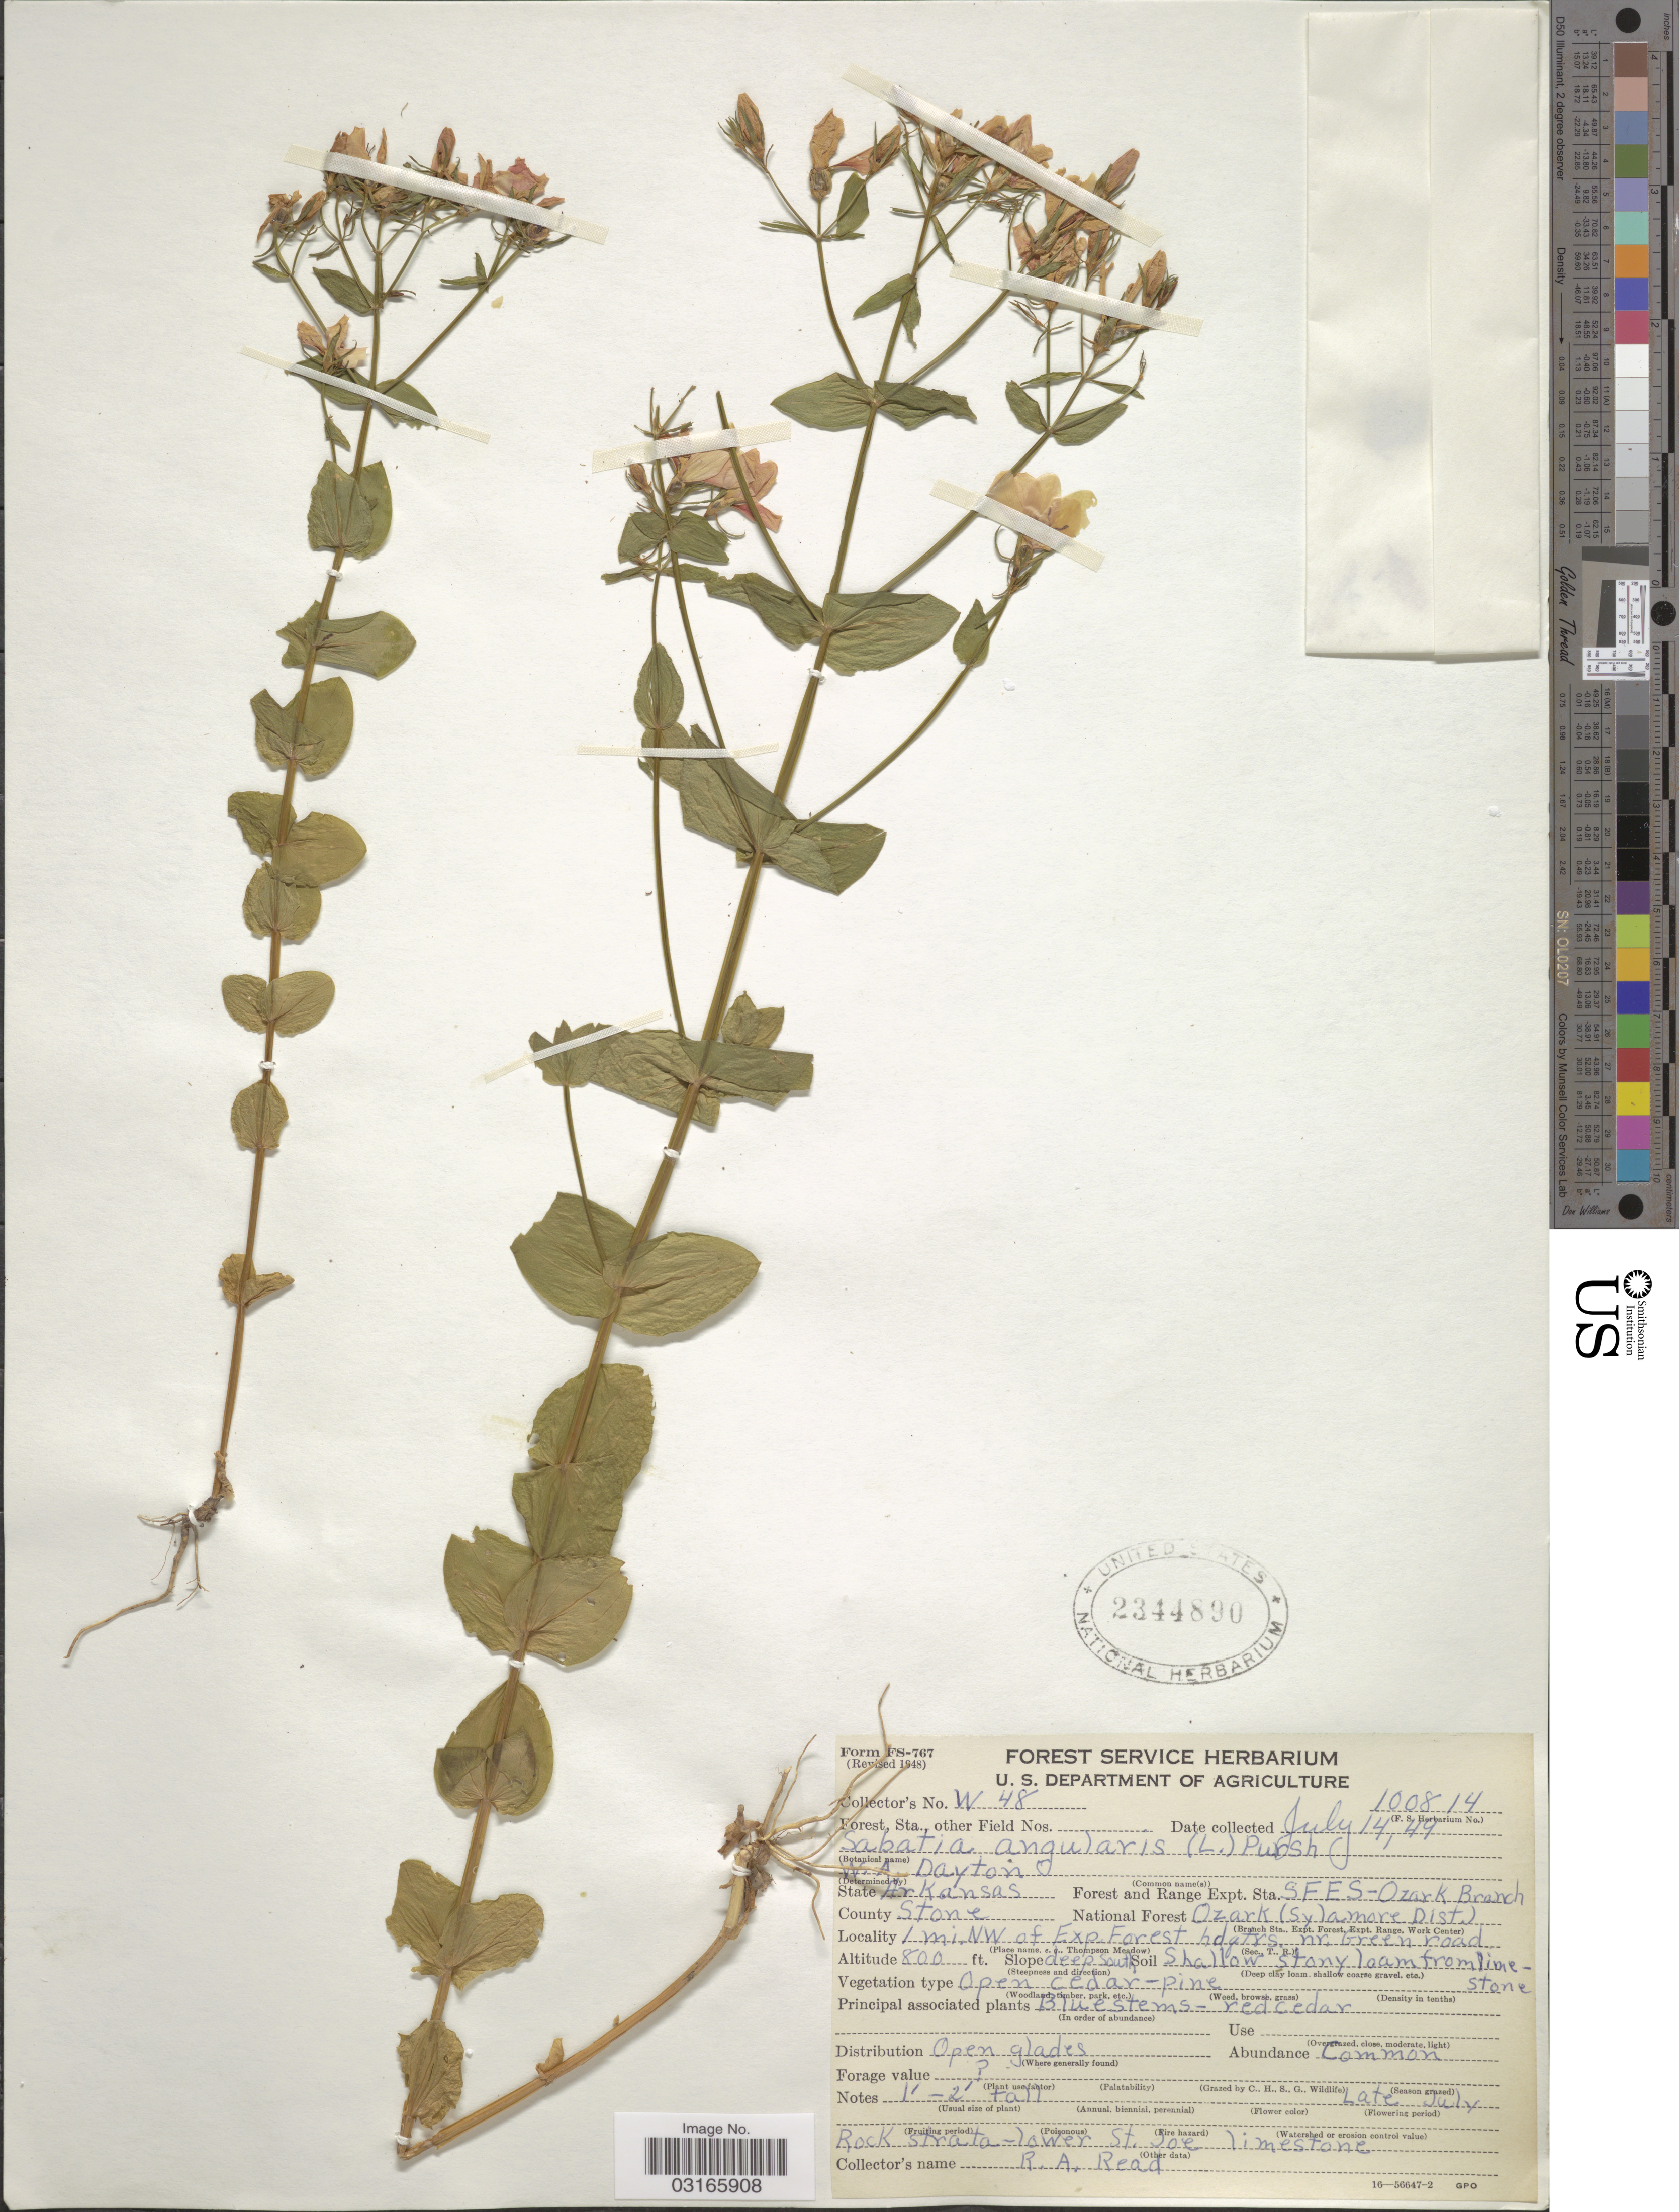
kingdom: Plantae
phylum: Tracheophyta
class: Magnoliopsida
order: Gentianales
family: Gentianaceae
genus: Sabatia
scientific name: Sabatia angularis (L.) Pursh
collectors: R. A. Read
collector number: W 48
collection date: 1949-07-14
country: United States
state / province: Arkansas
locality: SFES - Ozark Branch, County Stone, National Forest Ozark (Sylamore Dist), 1 mi. NW of Exp. Forest hdqtrs. nr. Green road.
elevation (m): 244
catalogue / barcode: US 2344890